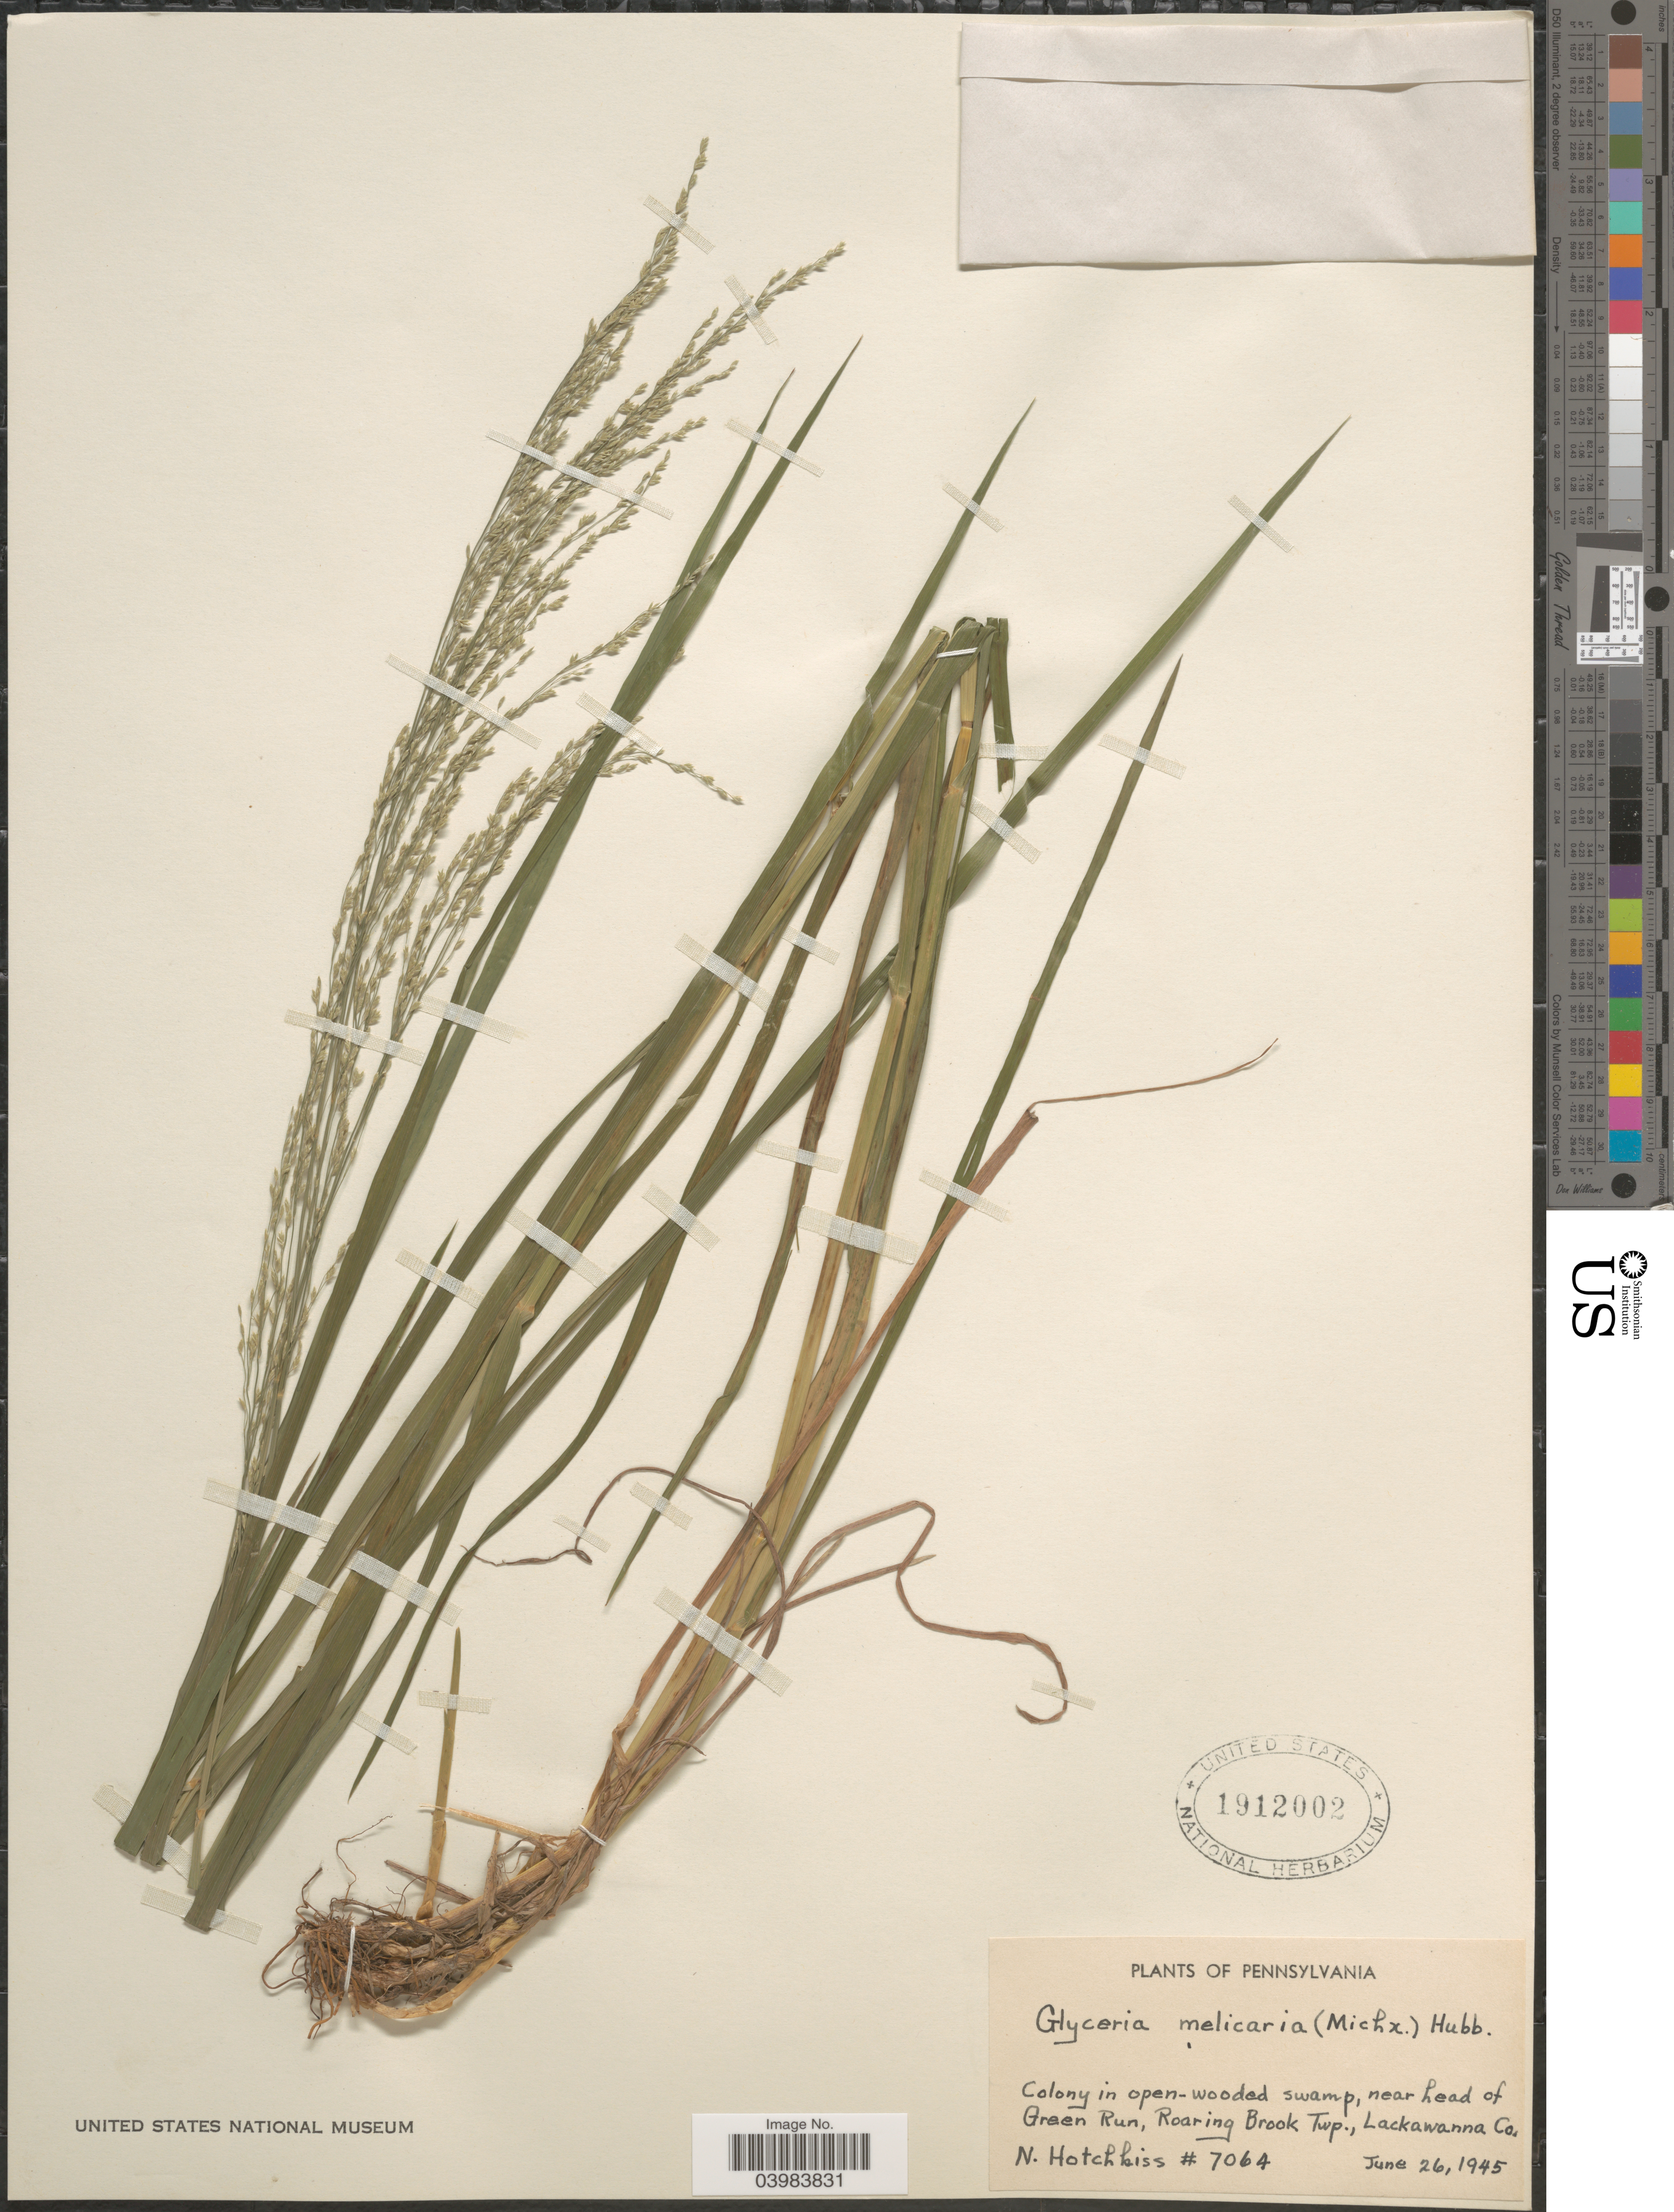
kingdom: Plantae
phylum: Tracheophyta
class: Liliopsida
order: Poales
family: Poaceae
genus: Glyceria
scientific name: Glyceria melicaria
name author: (Michx.) F.T. Hubb.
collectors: N. Hotchkiss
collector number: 7064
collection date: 1945-06-26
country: United States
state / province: Pennsylvania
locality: Near head of Green Run, Roaring Brook Twp., Lackawanna Co.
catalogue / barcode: US 1912002